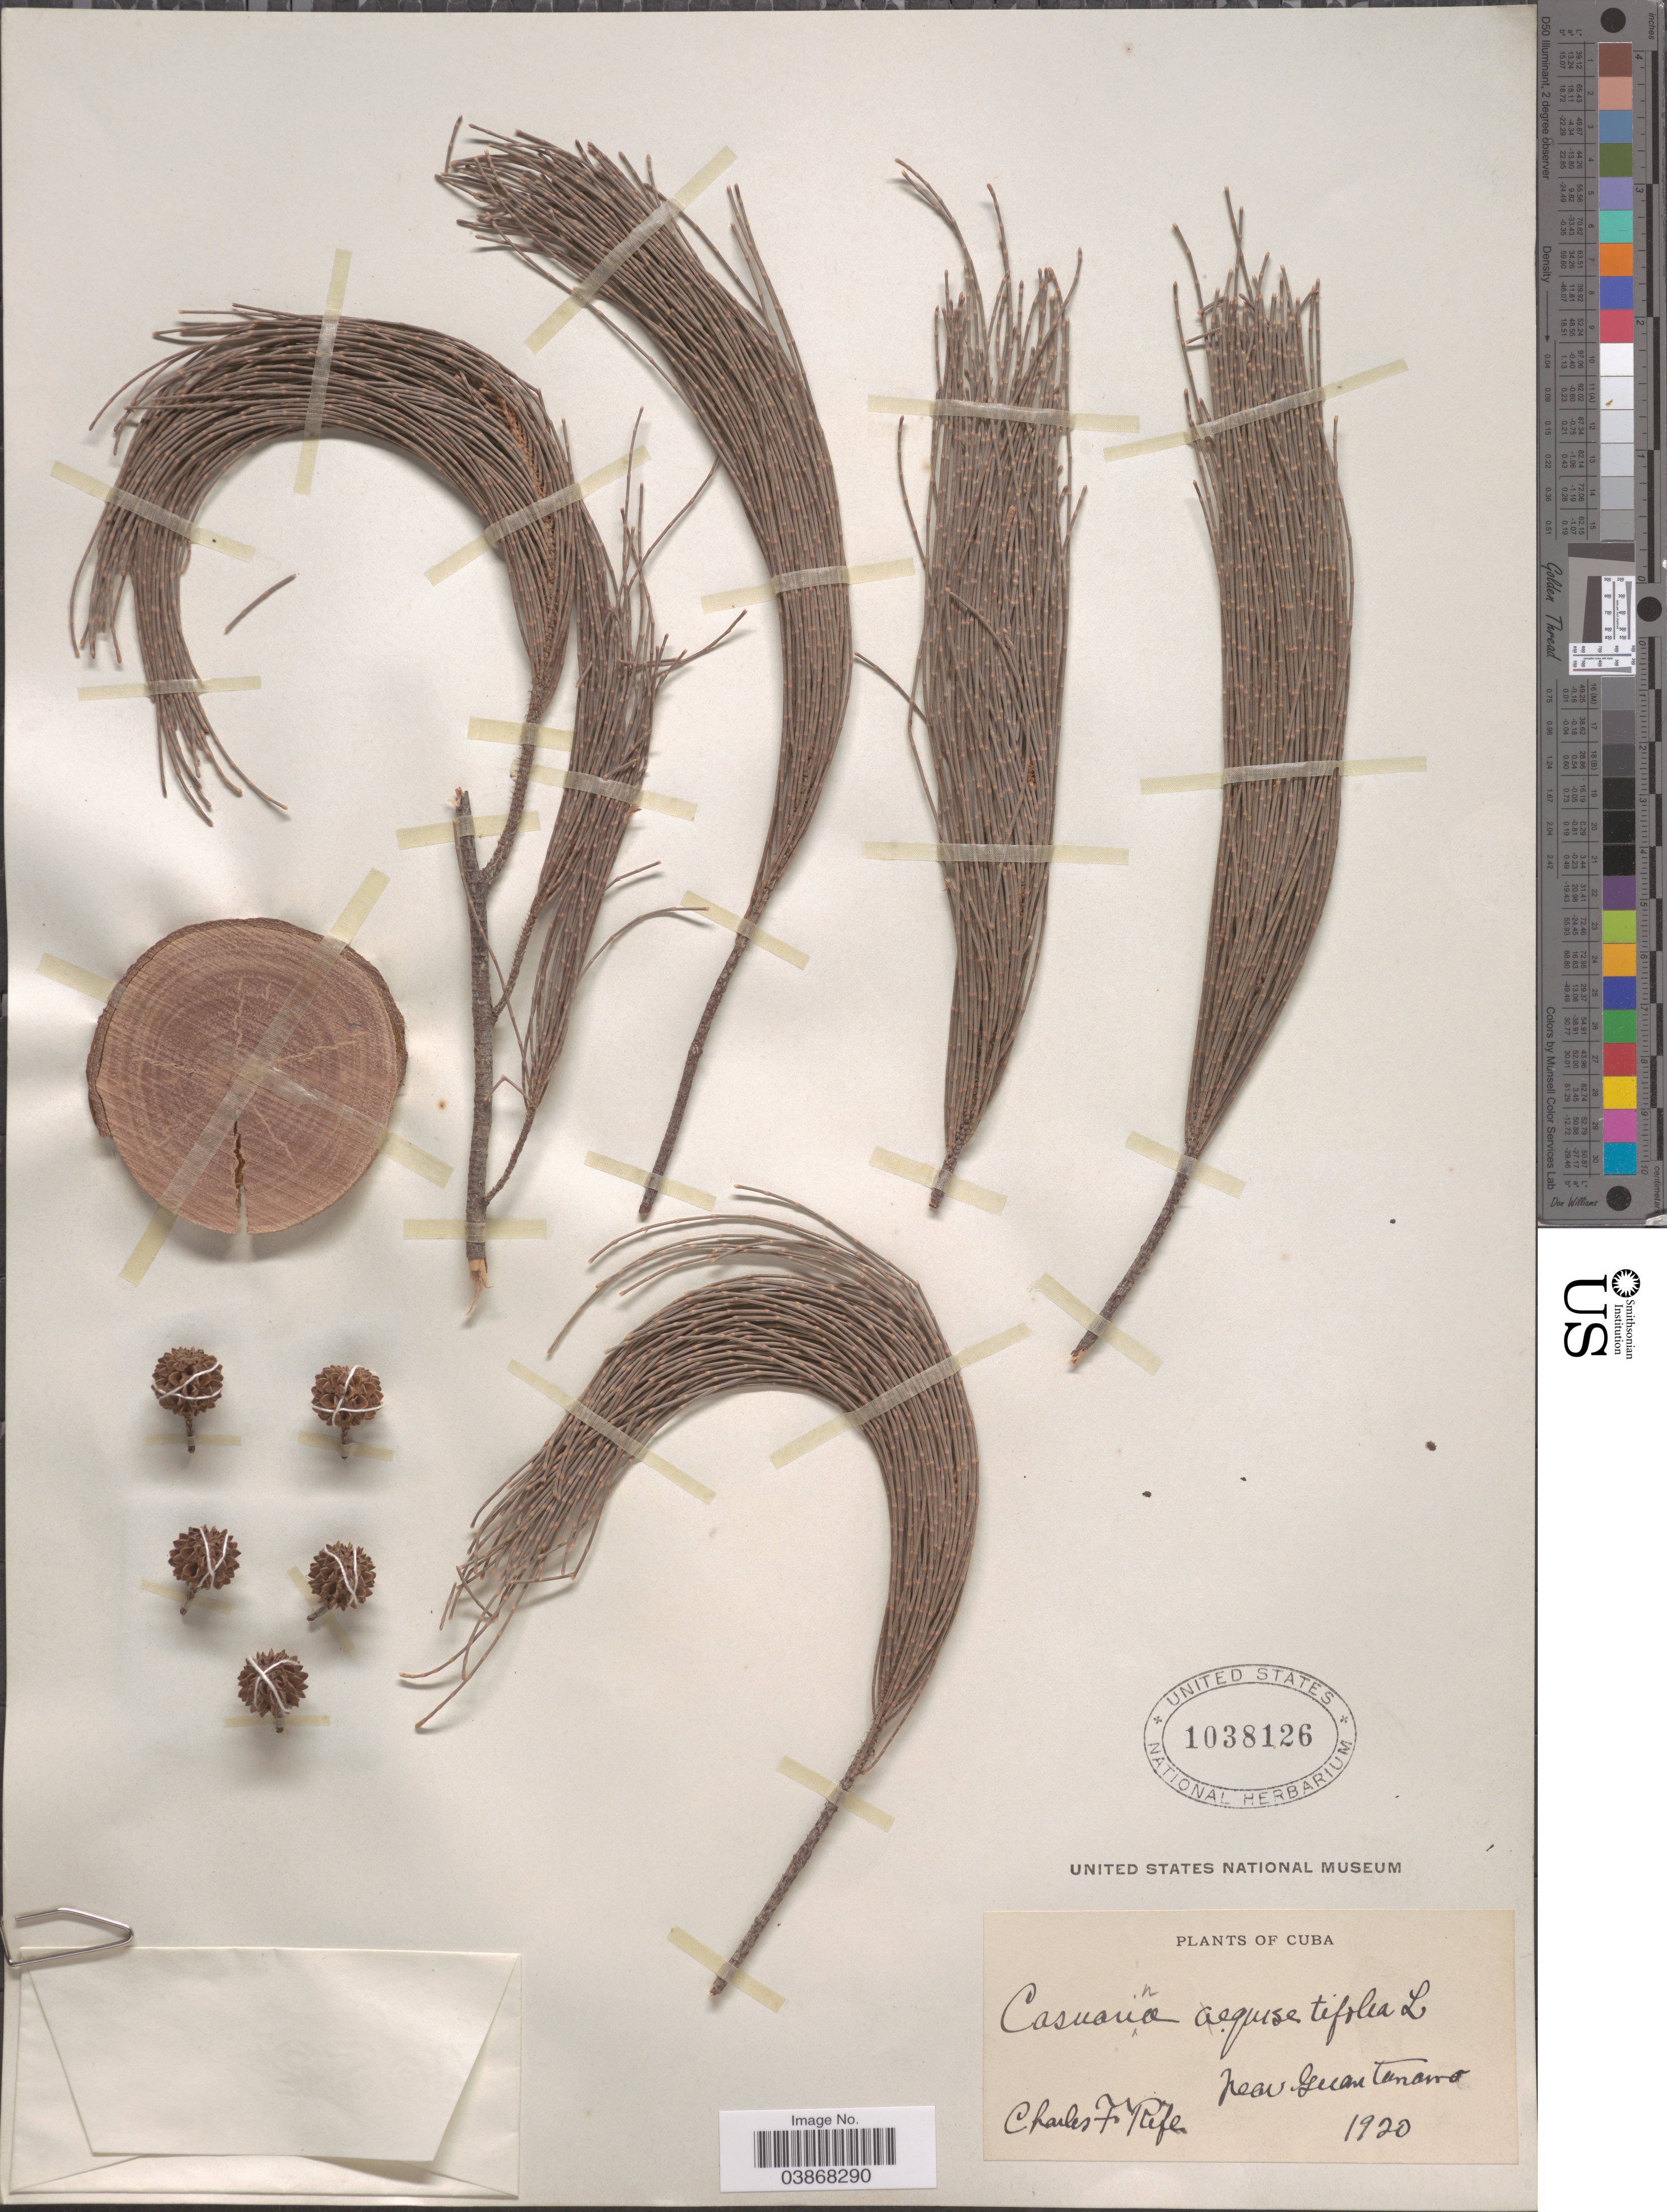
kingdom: Plantae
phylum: Tracheophyta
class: Magnoliopsida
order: Fagales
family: Casuarinaceae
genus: Casuarina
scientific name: Casuarina equisetifolia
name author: L.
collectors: C. Rife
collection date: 1920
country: Cuba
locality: Near Guantanamo.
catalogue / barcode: US 1038126